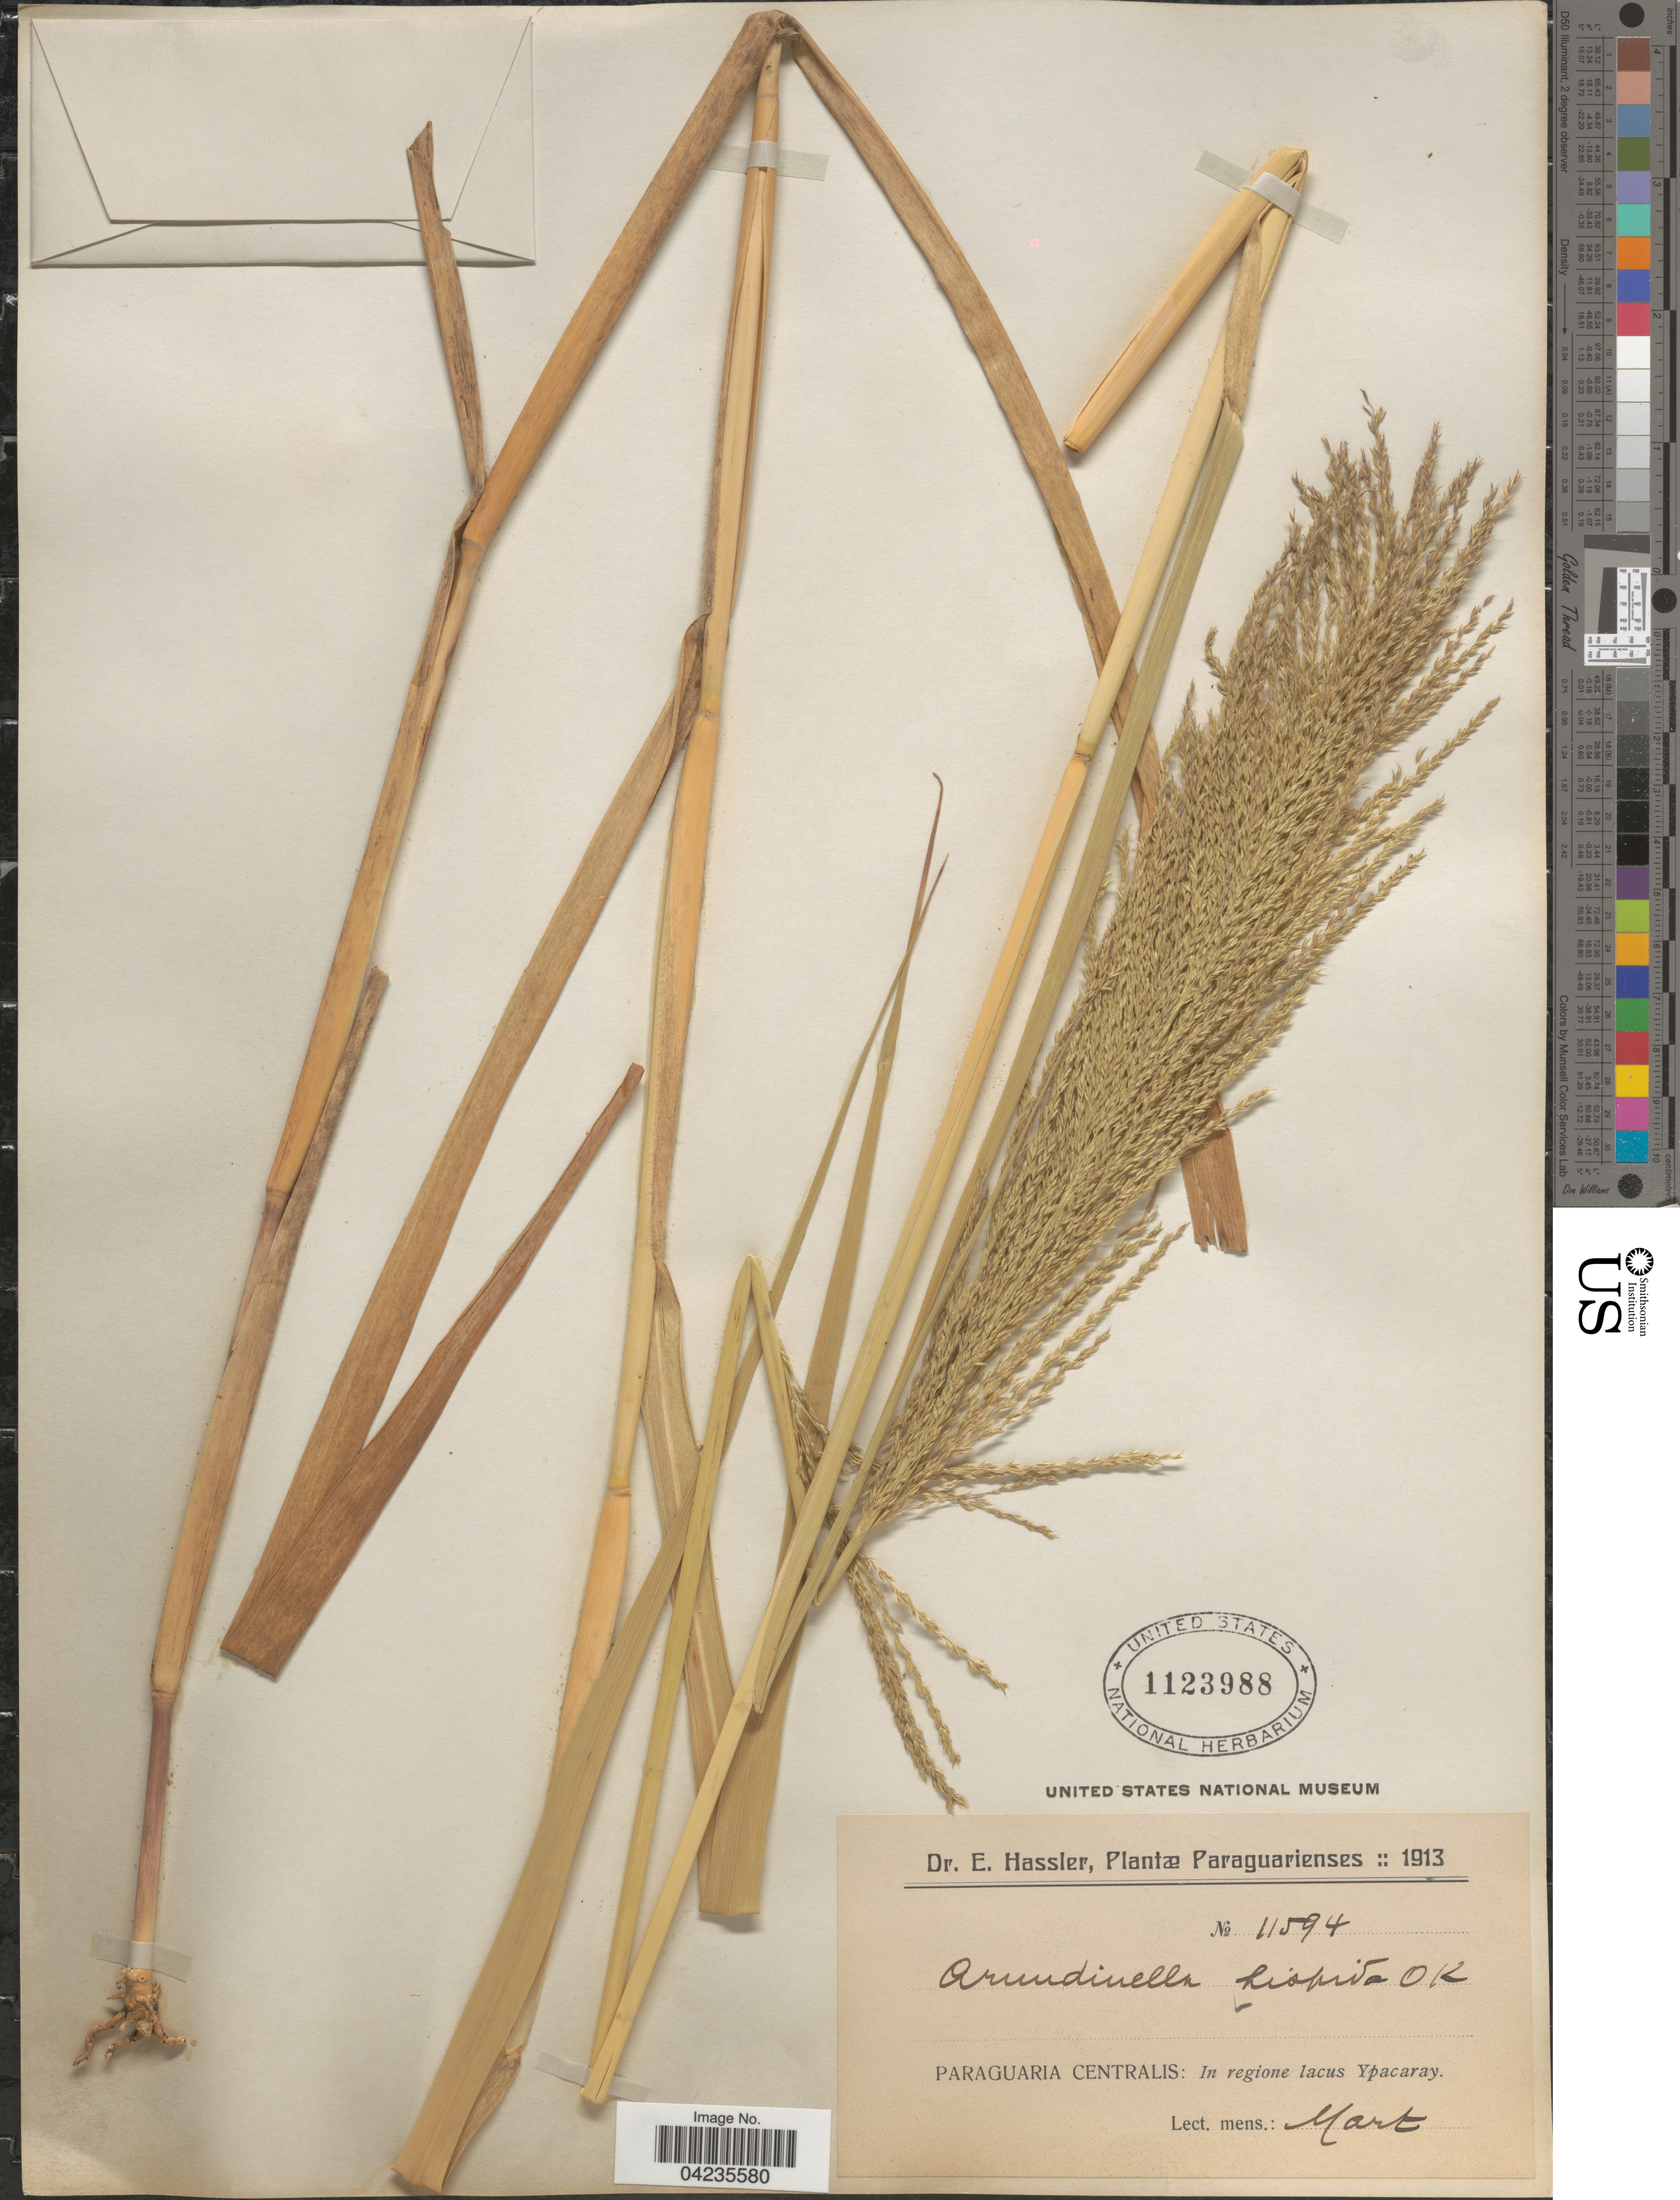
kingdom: Plantae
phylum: Tracheophyta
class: Liliopsida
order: Poales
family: Poaceae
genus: Arundinella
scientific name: Arundinella hispida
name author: (Humb. & Bonpl. ex Willd.) Kuntze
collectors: E. Hassler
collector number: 11594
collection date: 1913-03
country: Paraguay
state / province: Paraguari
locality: Paraguaria Centralis: In regione lacus Ypacaray.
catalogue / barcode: US 1123988